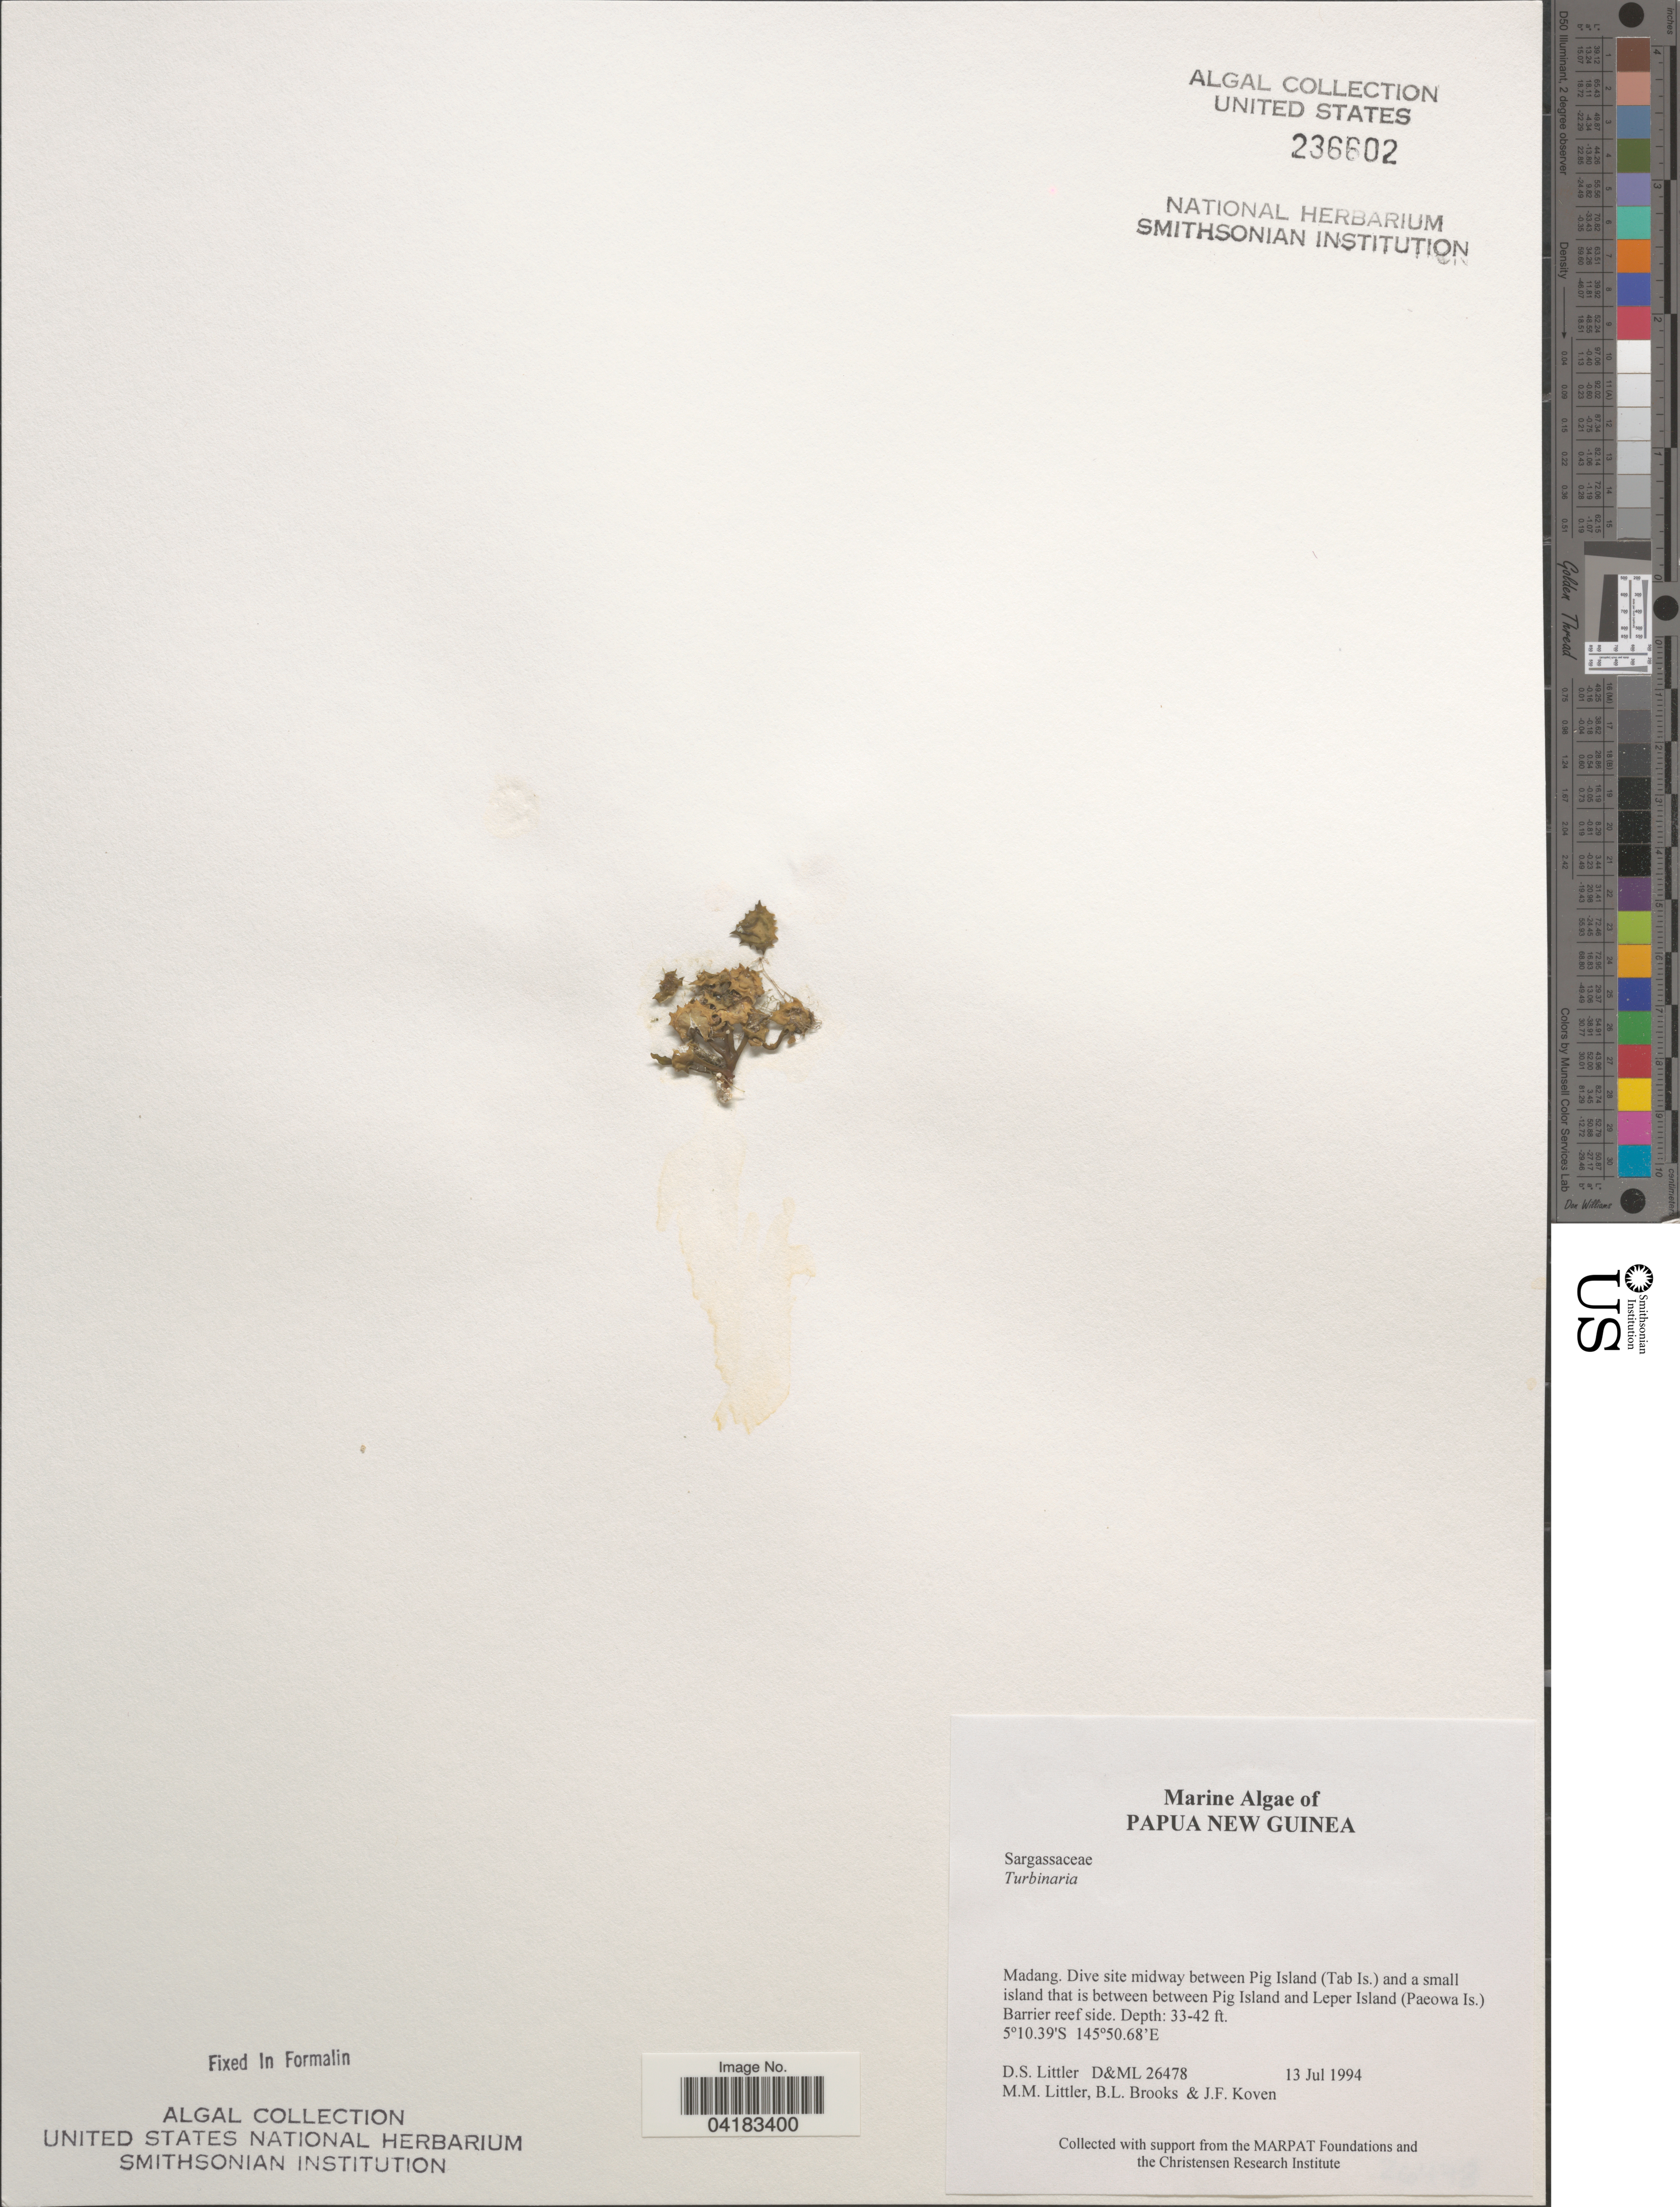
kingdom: Chromista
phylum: Ochrophyta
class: Phaeophyceae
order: Fucales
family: Sargassaceae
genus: Turbinaria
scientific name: Turbinaria sp.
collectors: D. S. Littler, B. Brooks & J. Koven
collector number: D&ML26478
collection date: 1994-07-13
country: Papua New Guinea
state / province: Madang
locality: Dive site midway between Pig Island (Tab Is.) and a small island that is between Pig Island and Leper Island (Pacowa Is.) Barrier reef side.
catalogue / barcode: US 236602